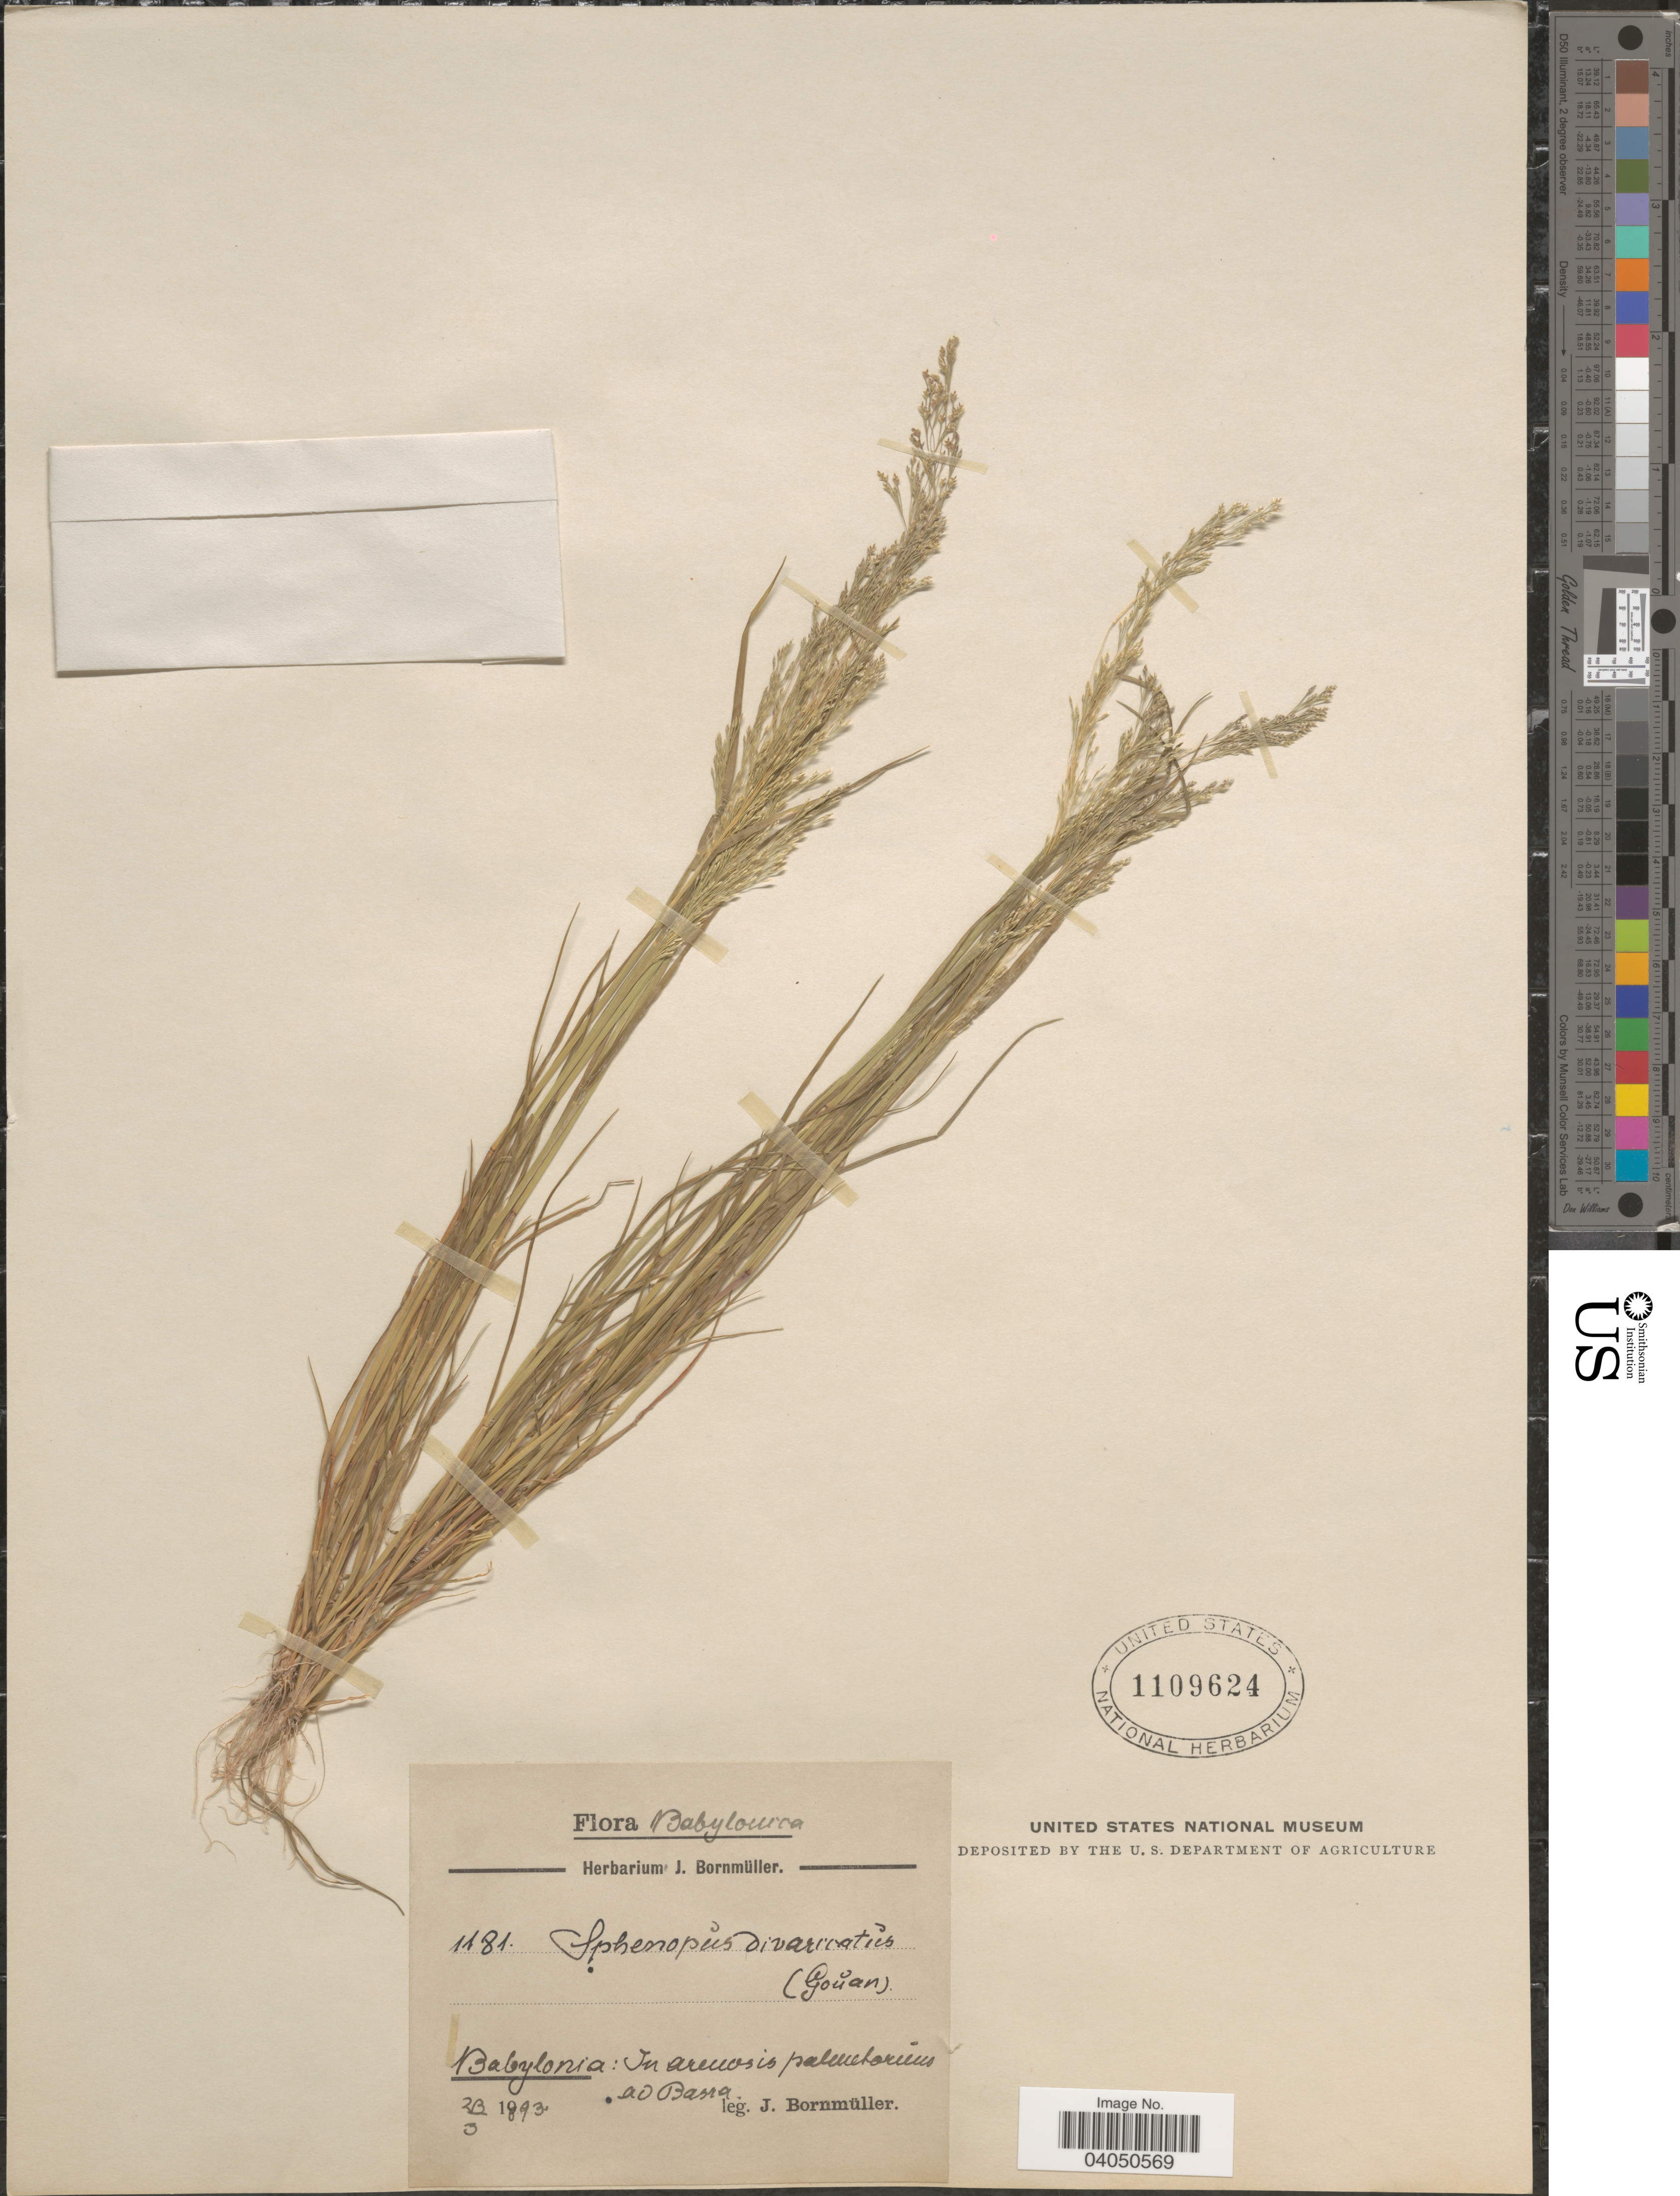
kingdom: Plantae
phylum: Tracheophyta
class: Liliopsida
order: Poales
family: Poaceae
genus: Sphenopus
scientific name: Sphenopus divaricatus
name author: (Gouan) Rchb.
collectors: J. Bornmüller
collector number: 1181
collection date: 1893-03-20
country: Iraq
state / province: Al Basrah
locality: Babylonica. Babylonia: In arenosis palmetorius ad Basra.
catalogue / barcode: US 1109624